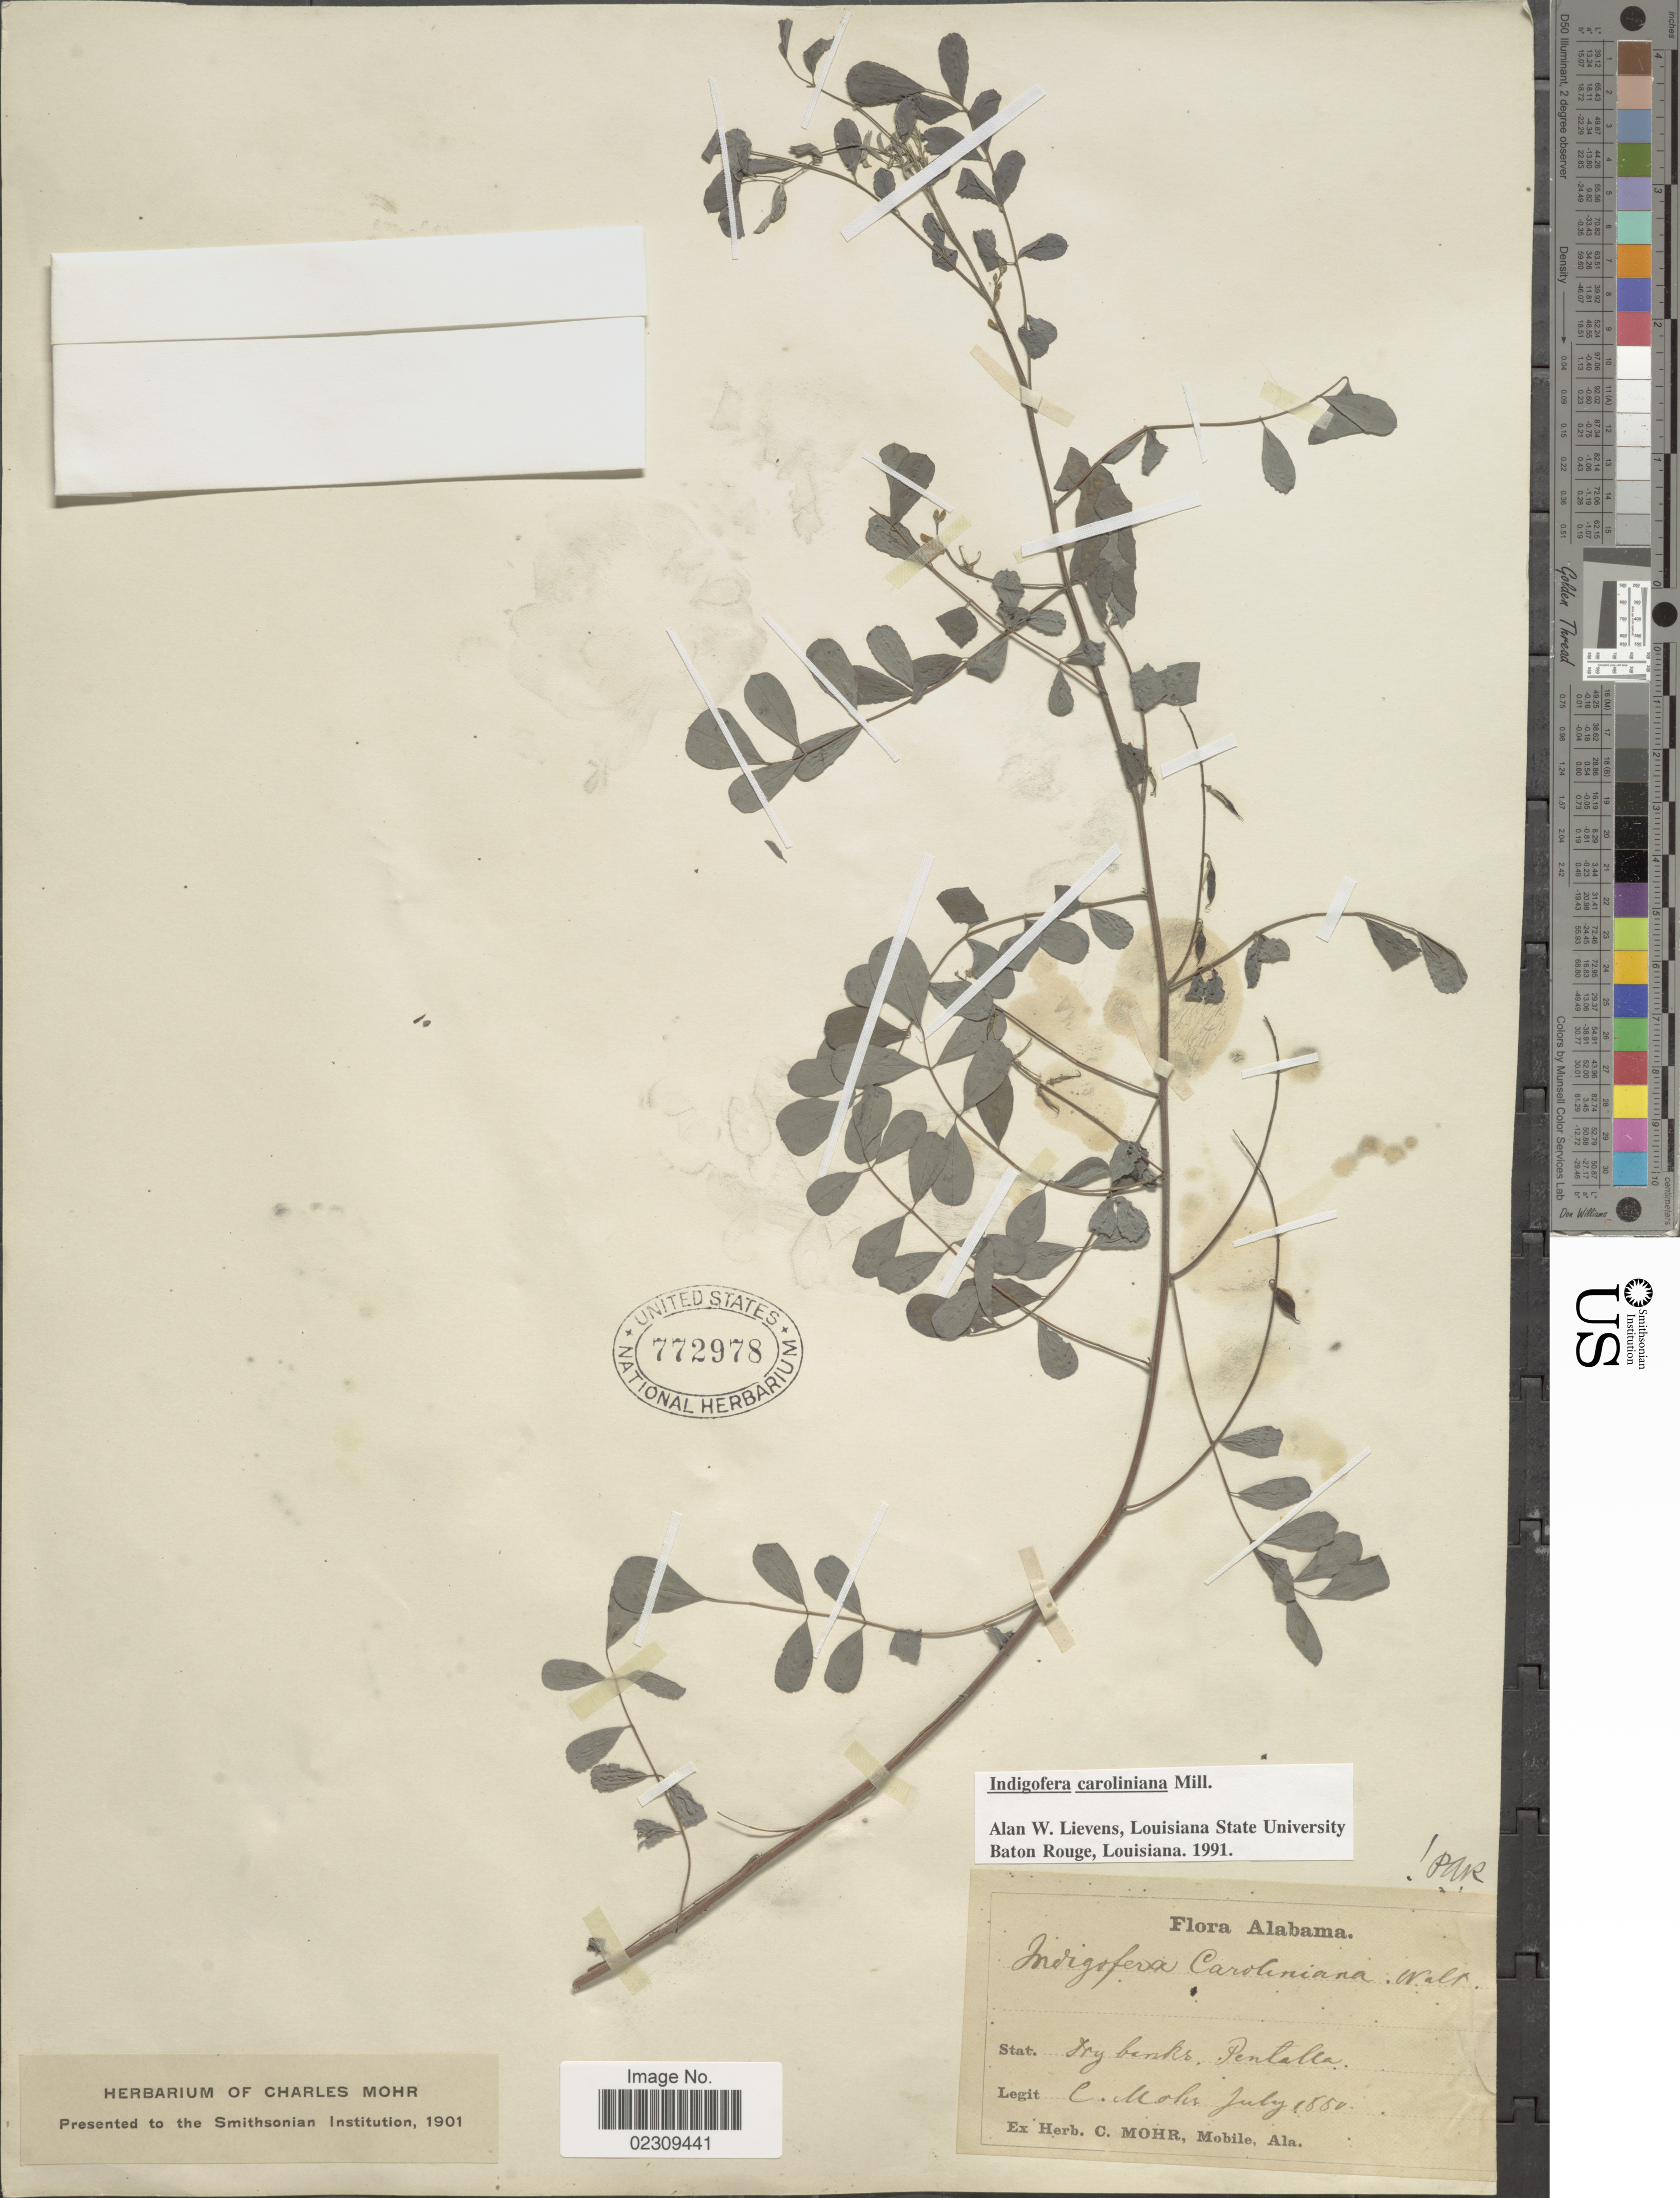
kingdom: Plantae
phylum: Tracheophyta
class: Magnoliopsida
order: Fabales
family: Fabaceae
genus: Indigofera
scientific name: Indigofera caroliniana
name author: Mill.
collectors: Mohr, C. T. (herbarium)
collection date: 1850-07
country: United States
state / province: Alabama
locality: Pentalla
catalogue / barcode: US 772978